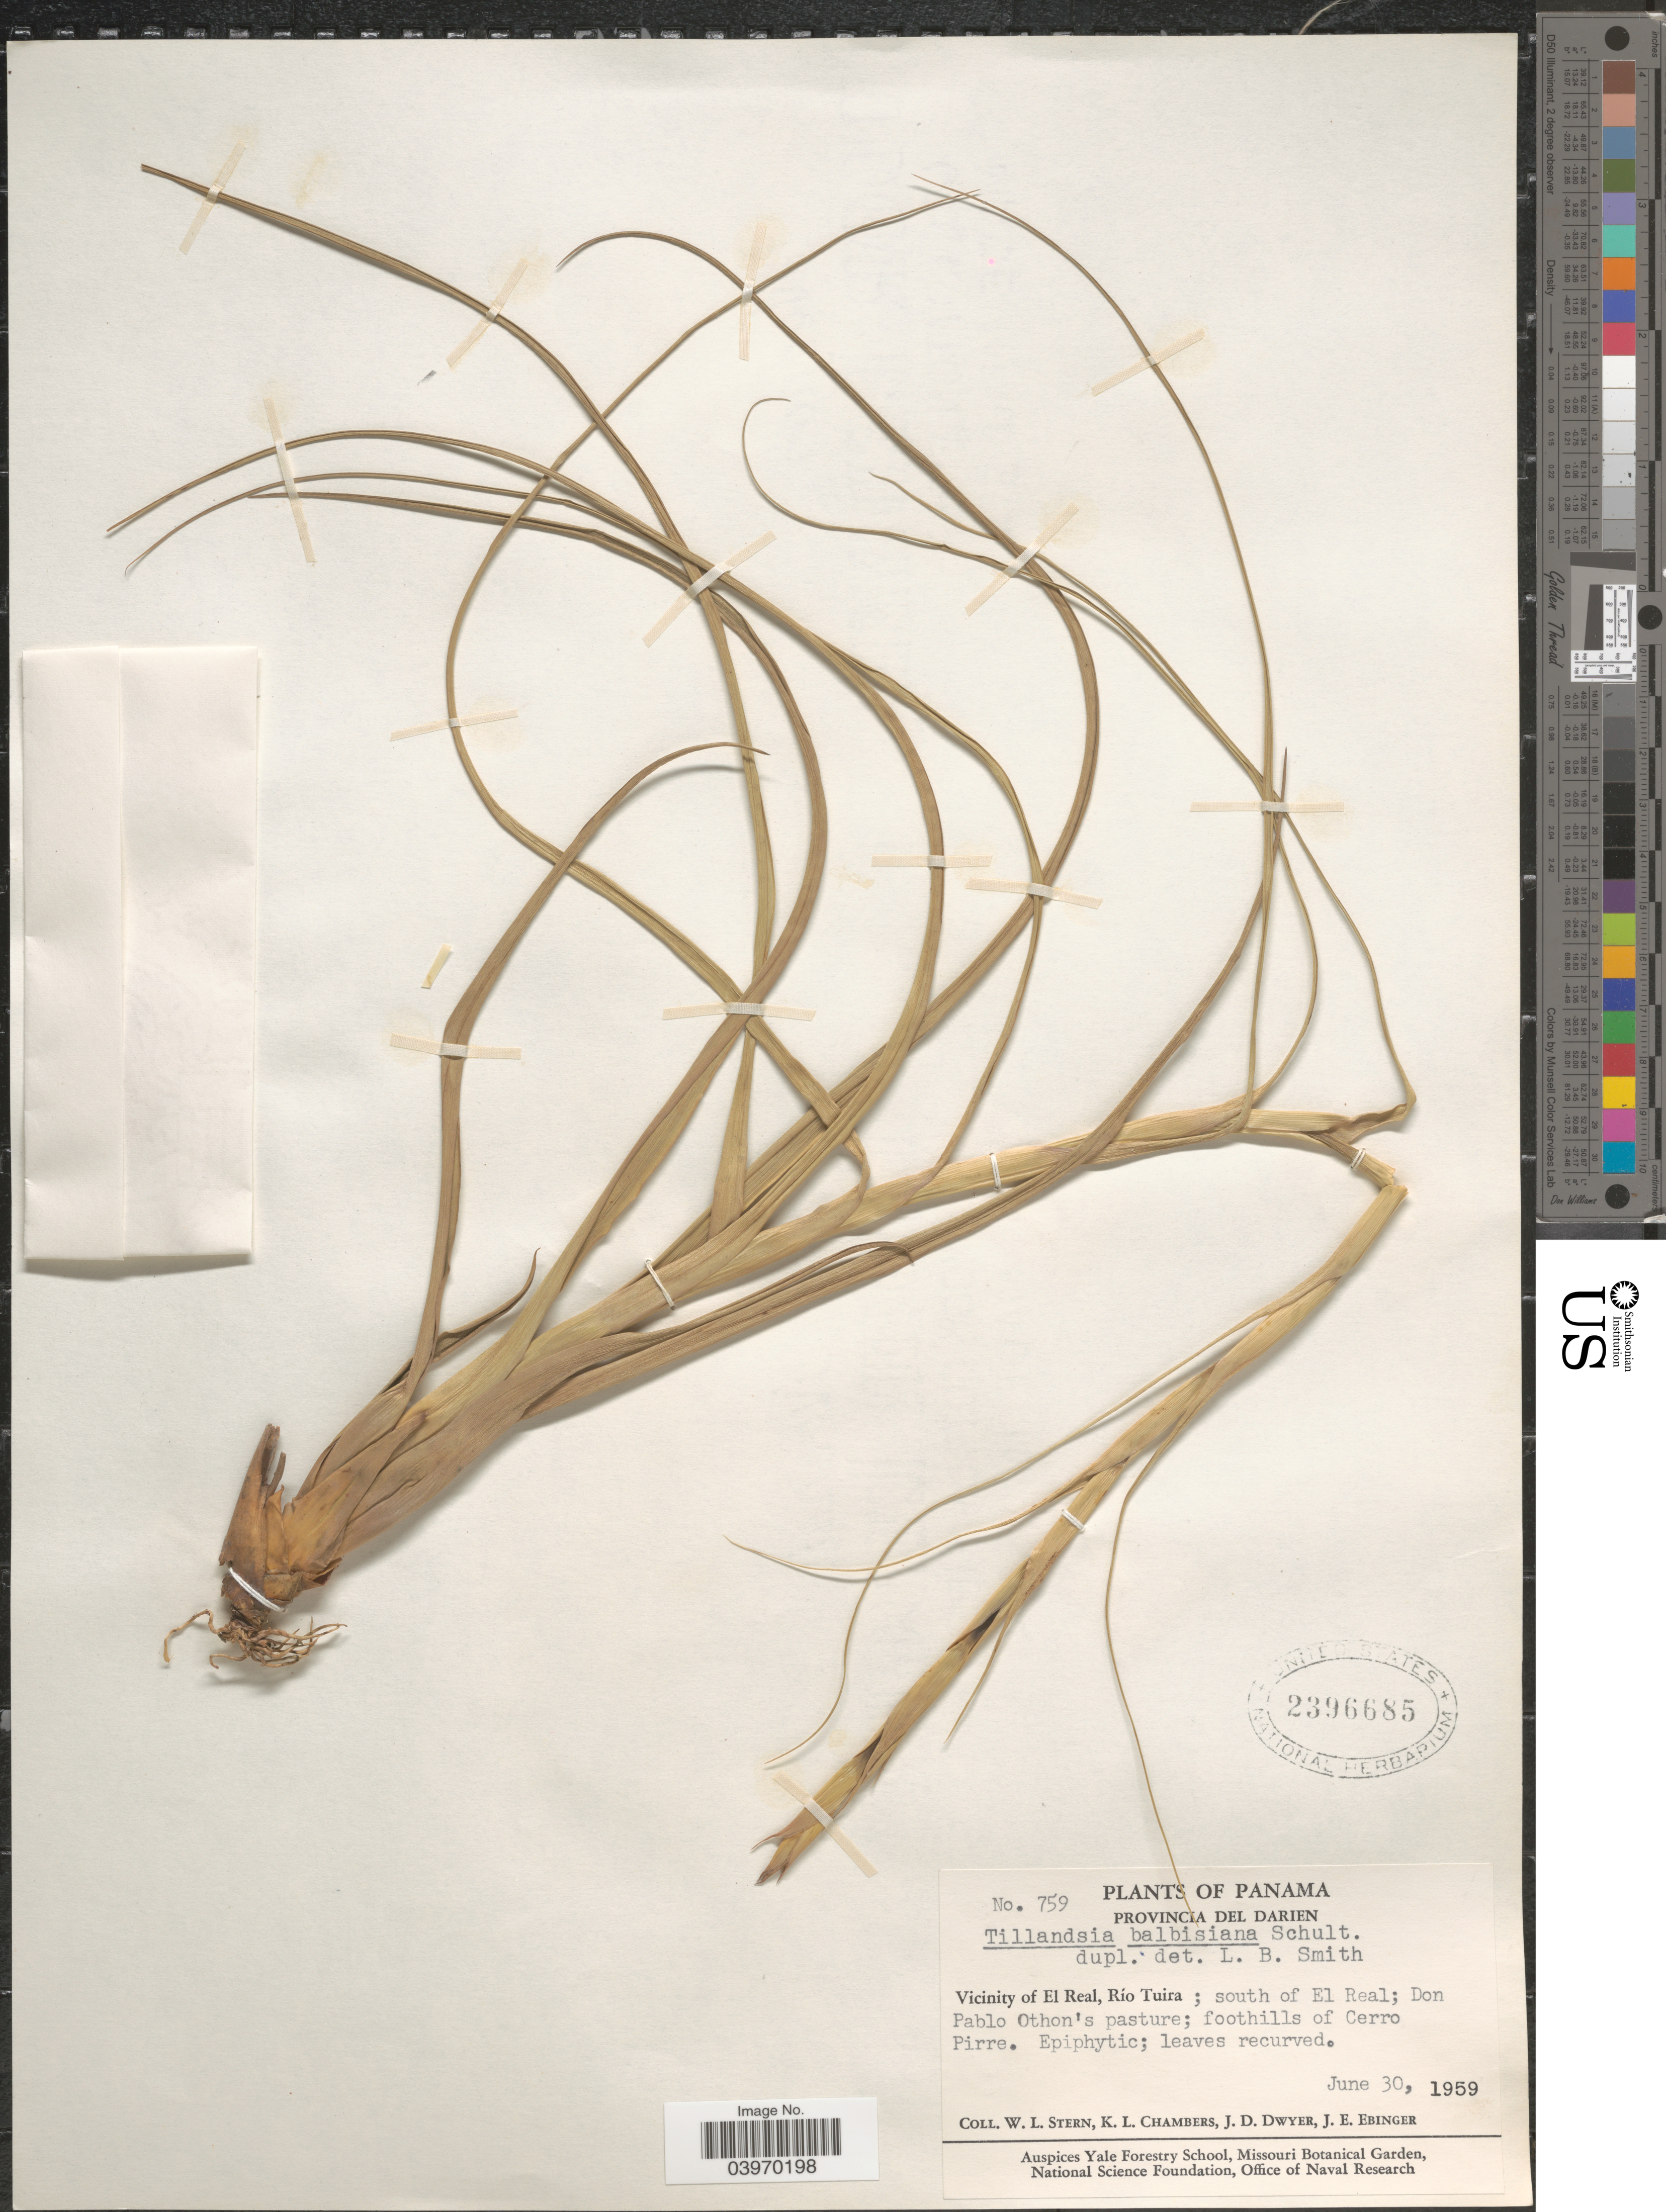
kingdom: Plantae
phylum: Tracheophyta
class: Liliopsida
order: Poales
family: Bromeliaceae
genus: Tillandsia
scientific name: Tillandsia balbisiana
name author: Schult. f.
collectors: W. L. Stern, K. Chambers, J. D. Dwyer & J. Ebinger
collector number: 759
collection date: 1959-06-30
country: Panama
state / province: Darien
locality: Vicinity of El Real, Río Tuira; south of El Real; Don Pablo Othon's pasture; foothills of Cerro Pirre.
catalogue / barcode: US 2396685